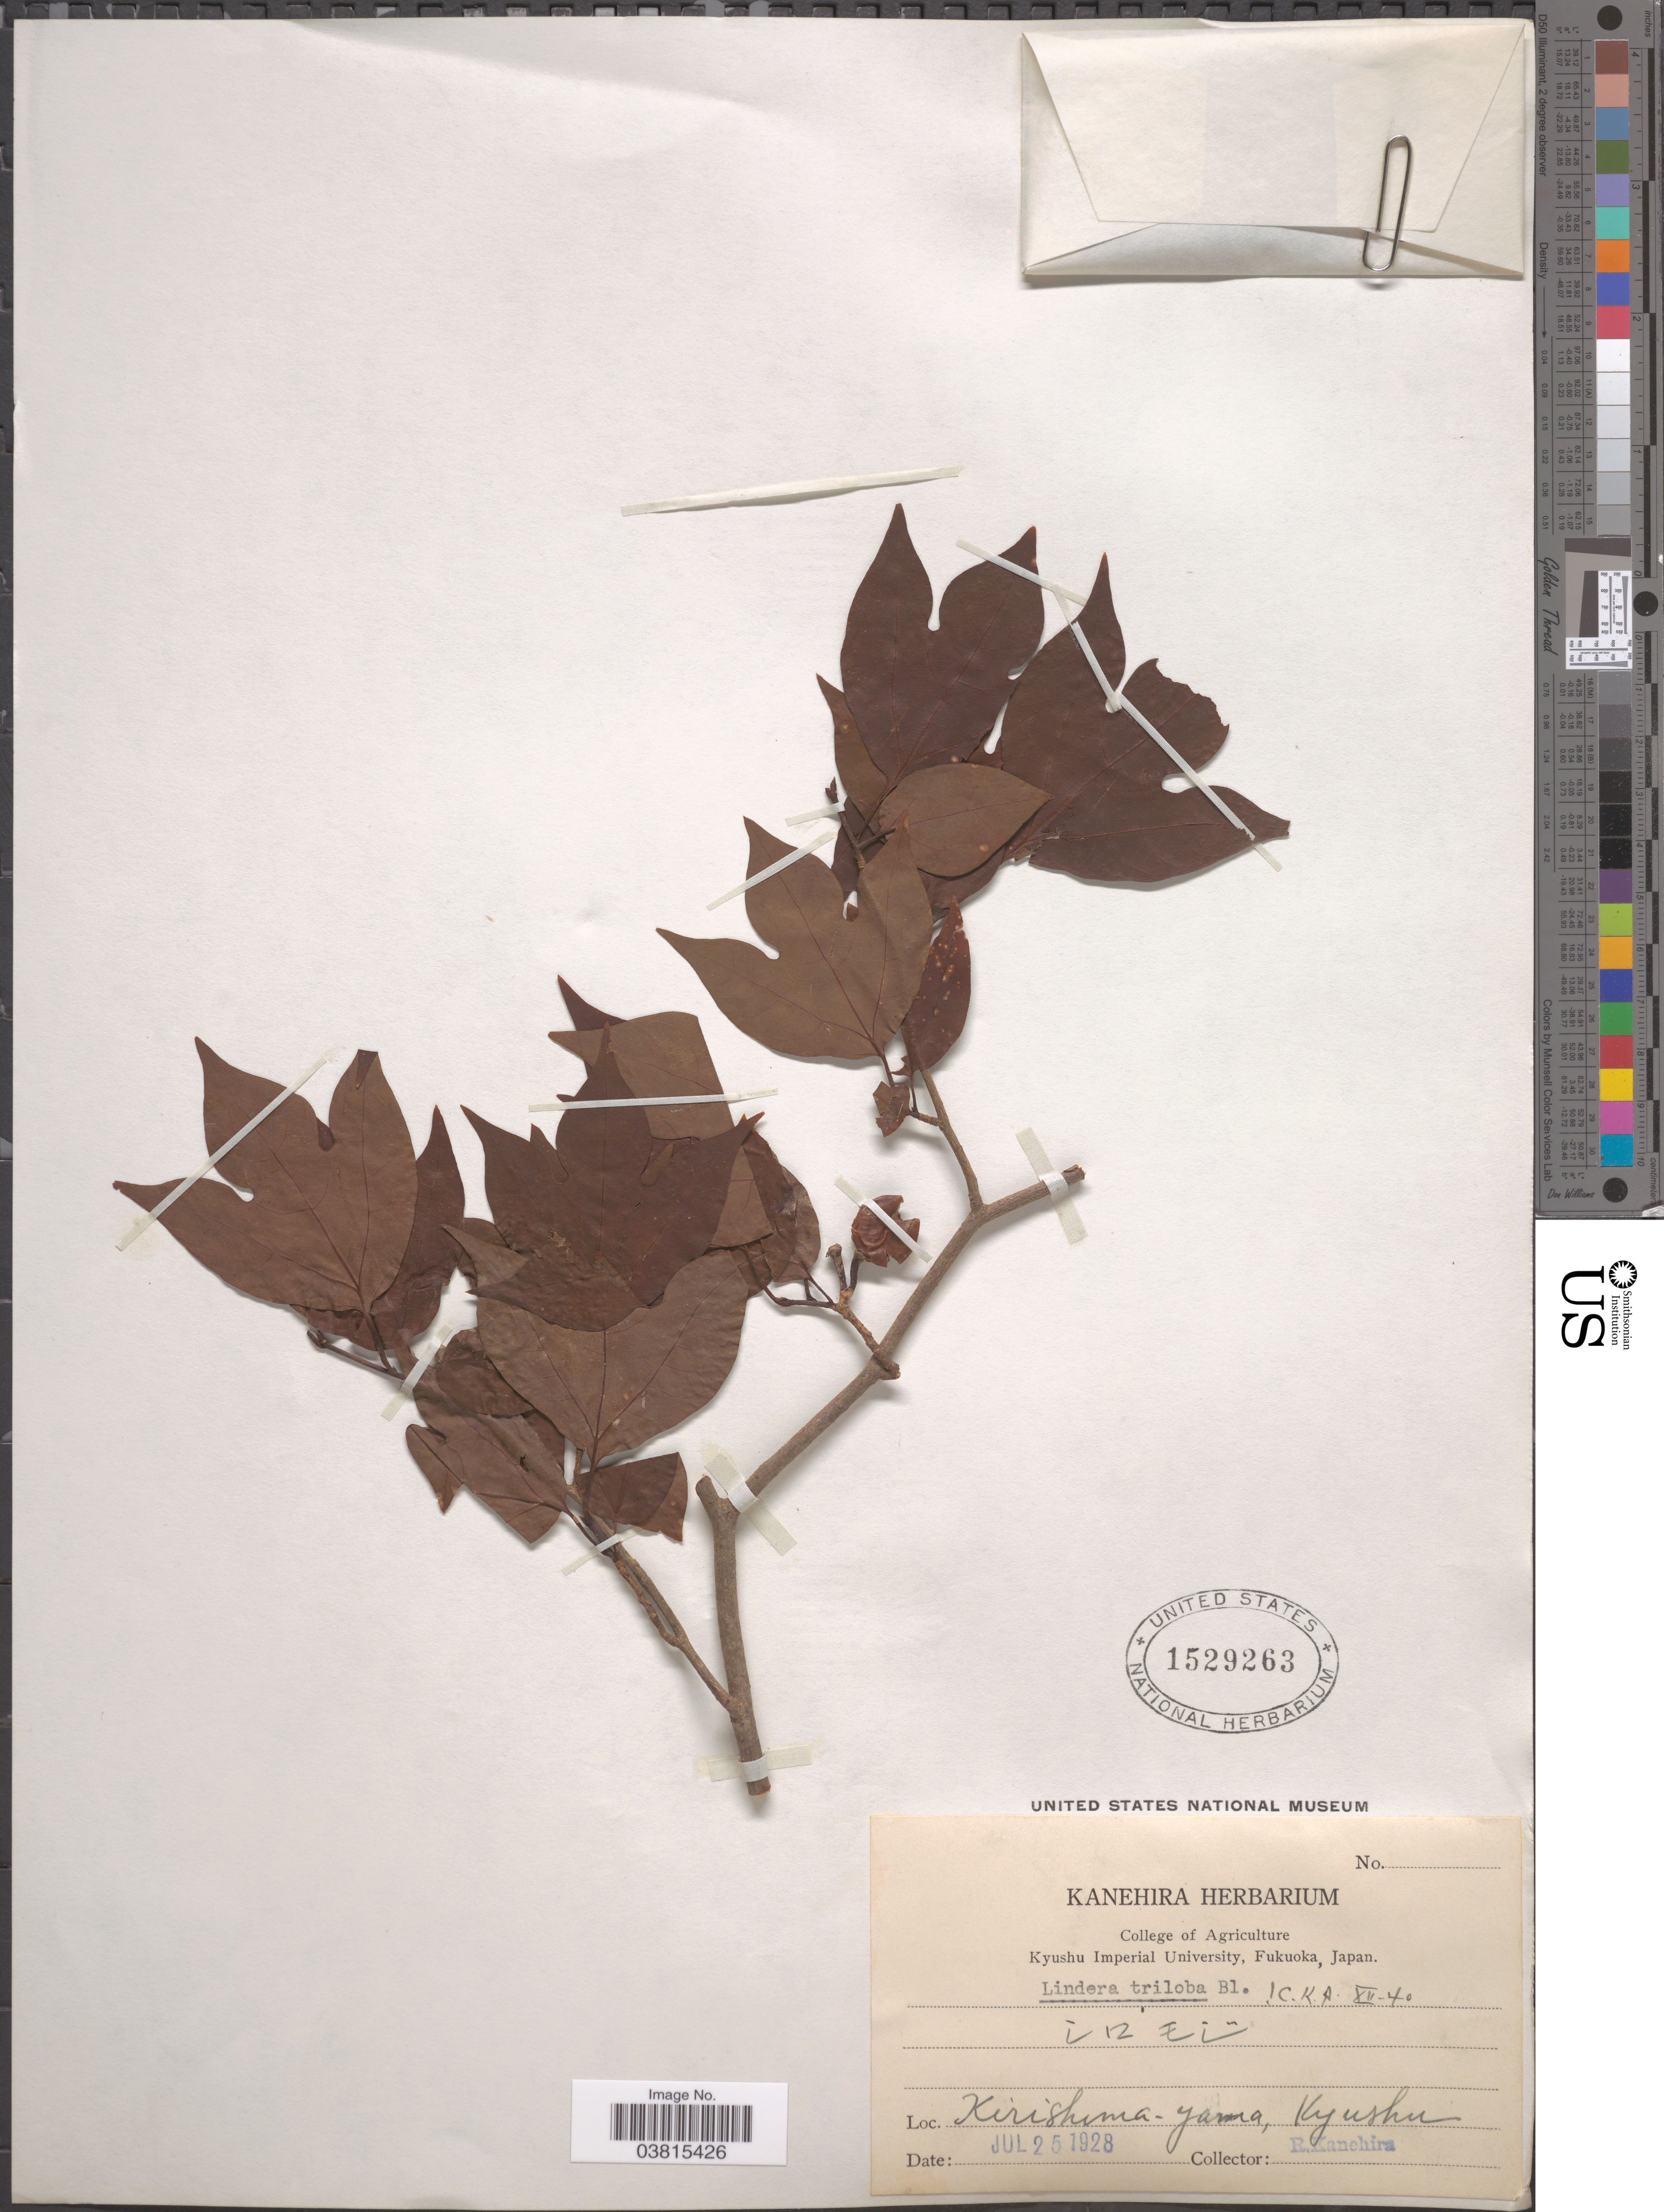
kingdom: Plantae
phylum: Tracheophyta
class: Magnoliopsida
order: Laurales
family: Lauraceae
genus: Lindera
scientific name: Lindera triloba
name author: (Siebold & Zucc.) Blume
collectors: R. Kanehira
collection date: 1928-07-25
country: Japan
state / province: Hukuoka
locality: Fukuoka. Kirishima-yama, Kyushu.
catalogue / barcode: US 1529263